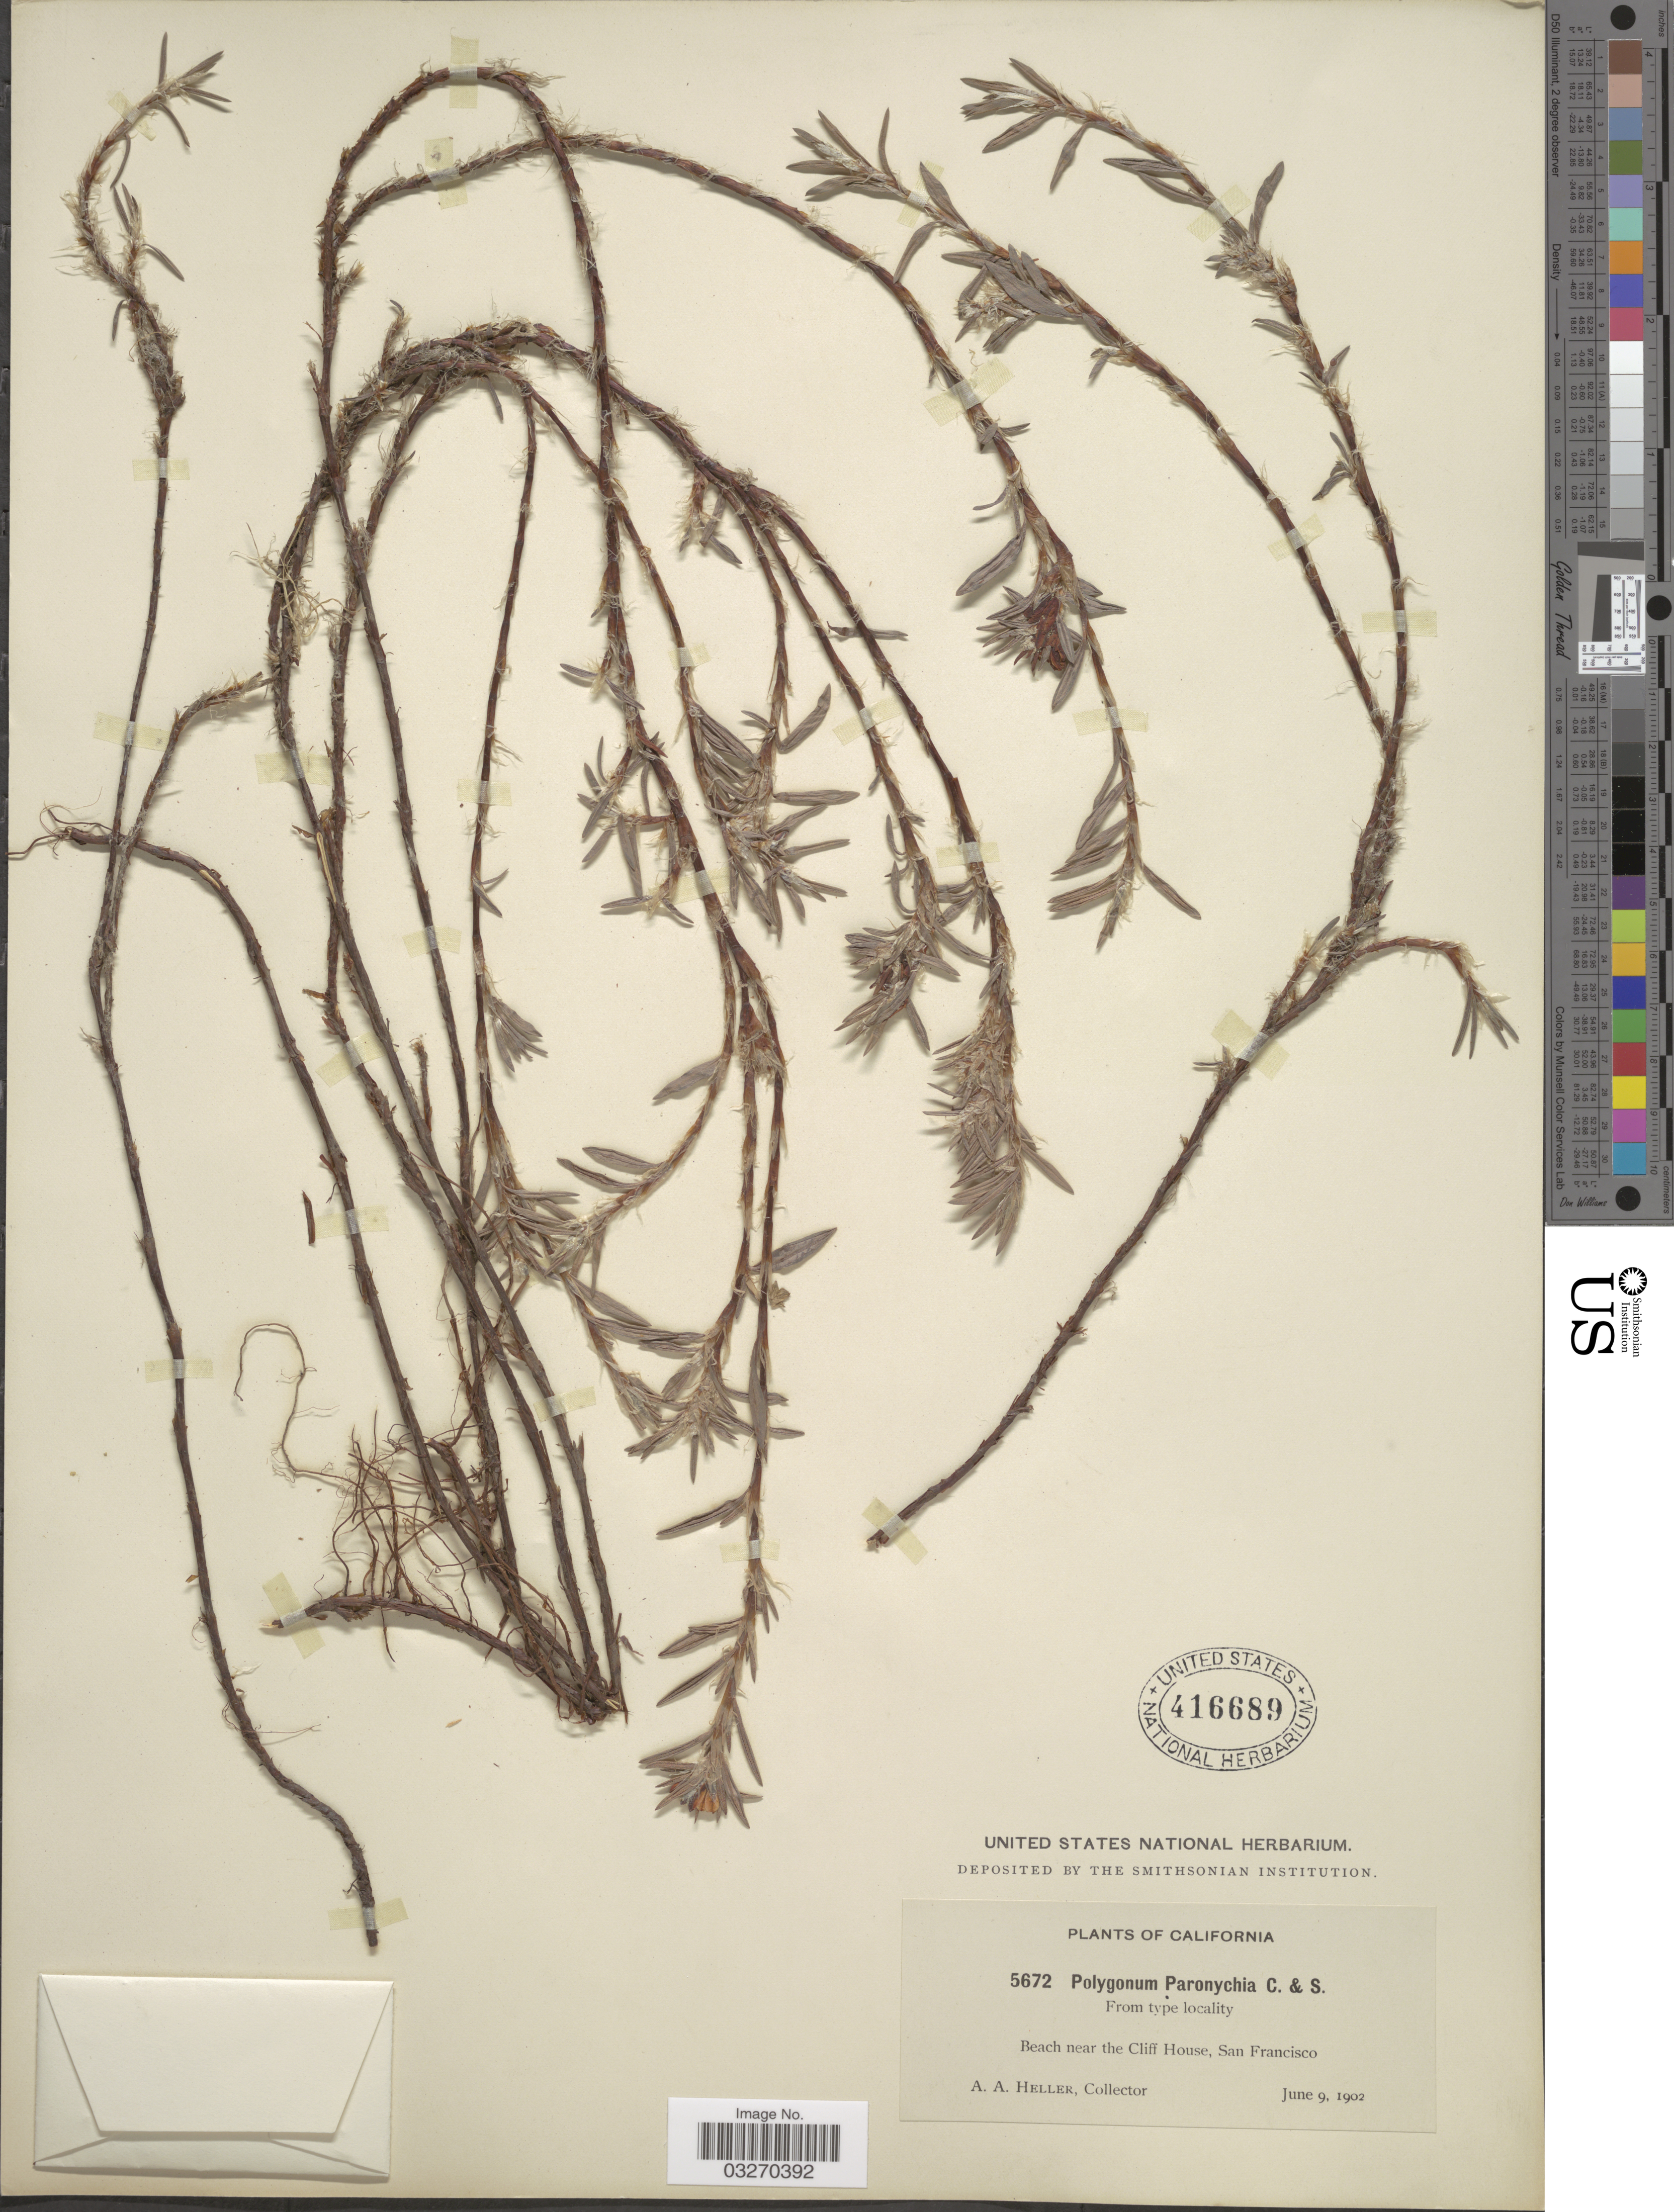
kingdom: Plantae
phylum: Tracheophyta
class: Magnoliopsida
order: Caryophyllales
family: Polygonaceae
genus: Polygonum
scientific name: Polygonum paronychia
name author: Cham. & Schltdl.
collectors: A. A. Heller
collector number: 5672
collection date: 1902-06-09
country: United States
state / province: California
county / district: San Francisco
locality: Beach near the Cliff House, San Francisco.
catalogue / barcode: US 416689